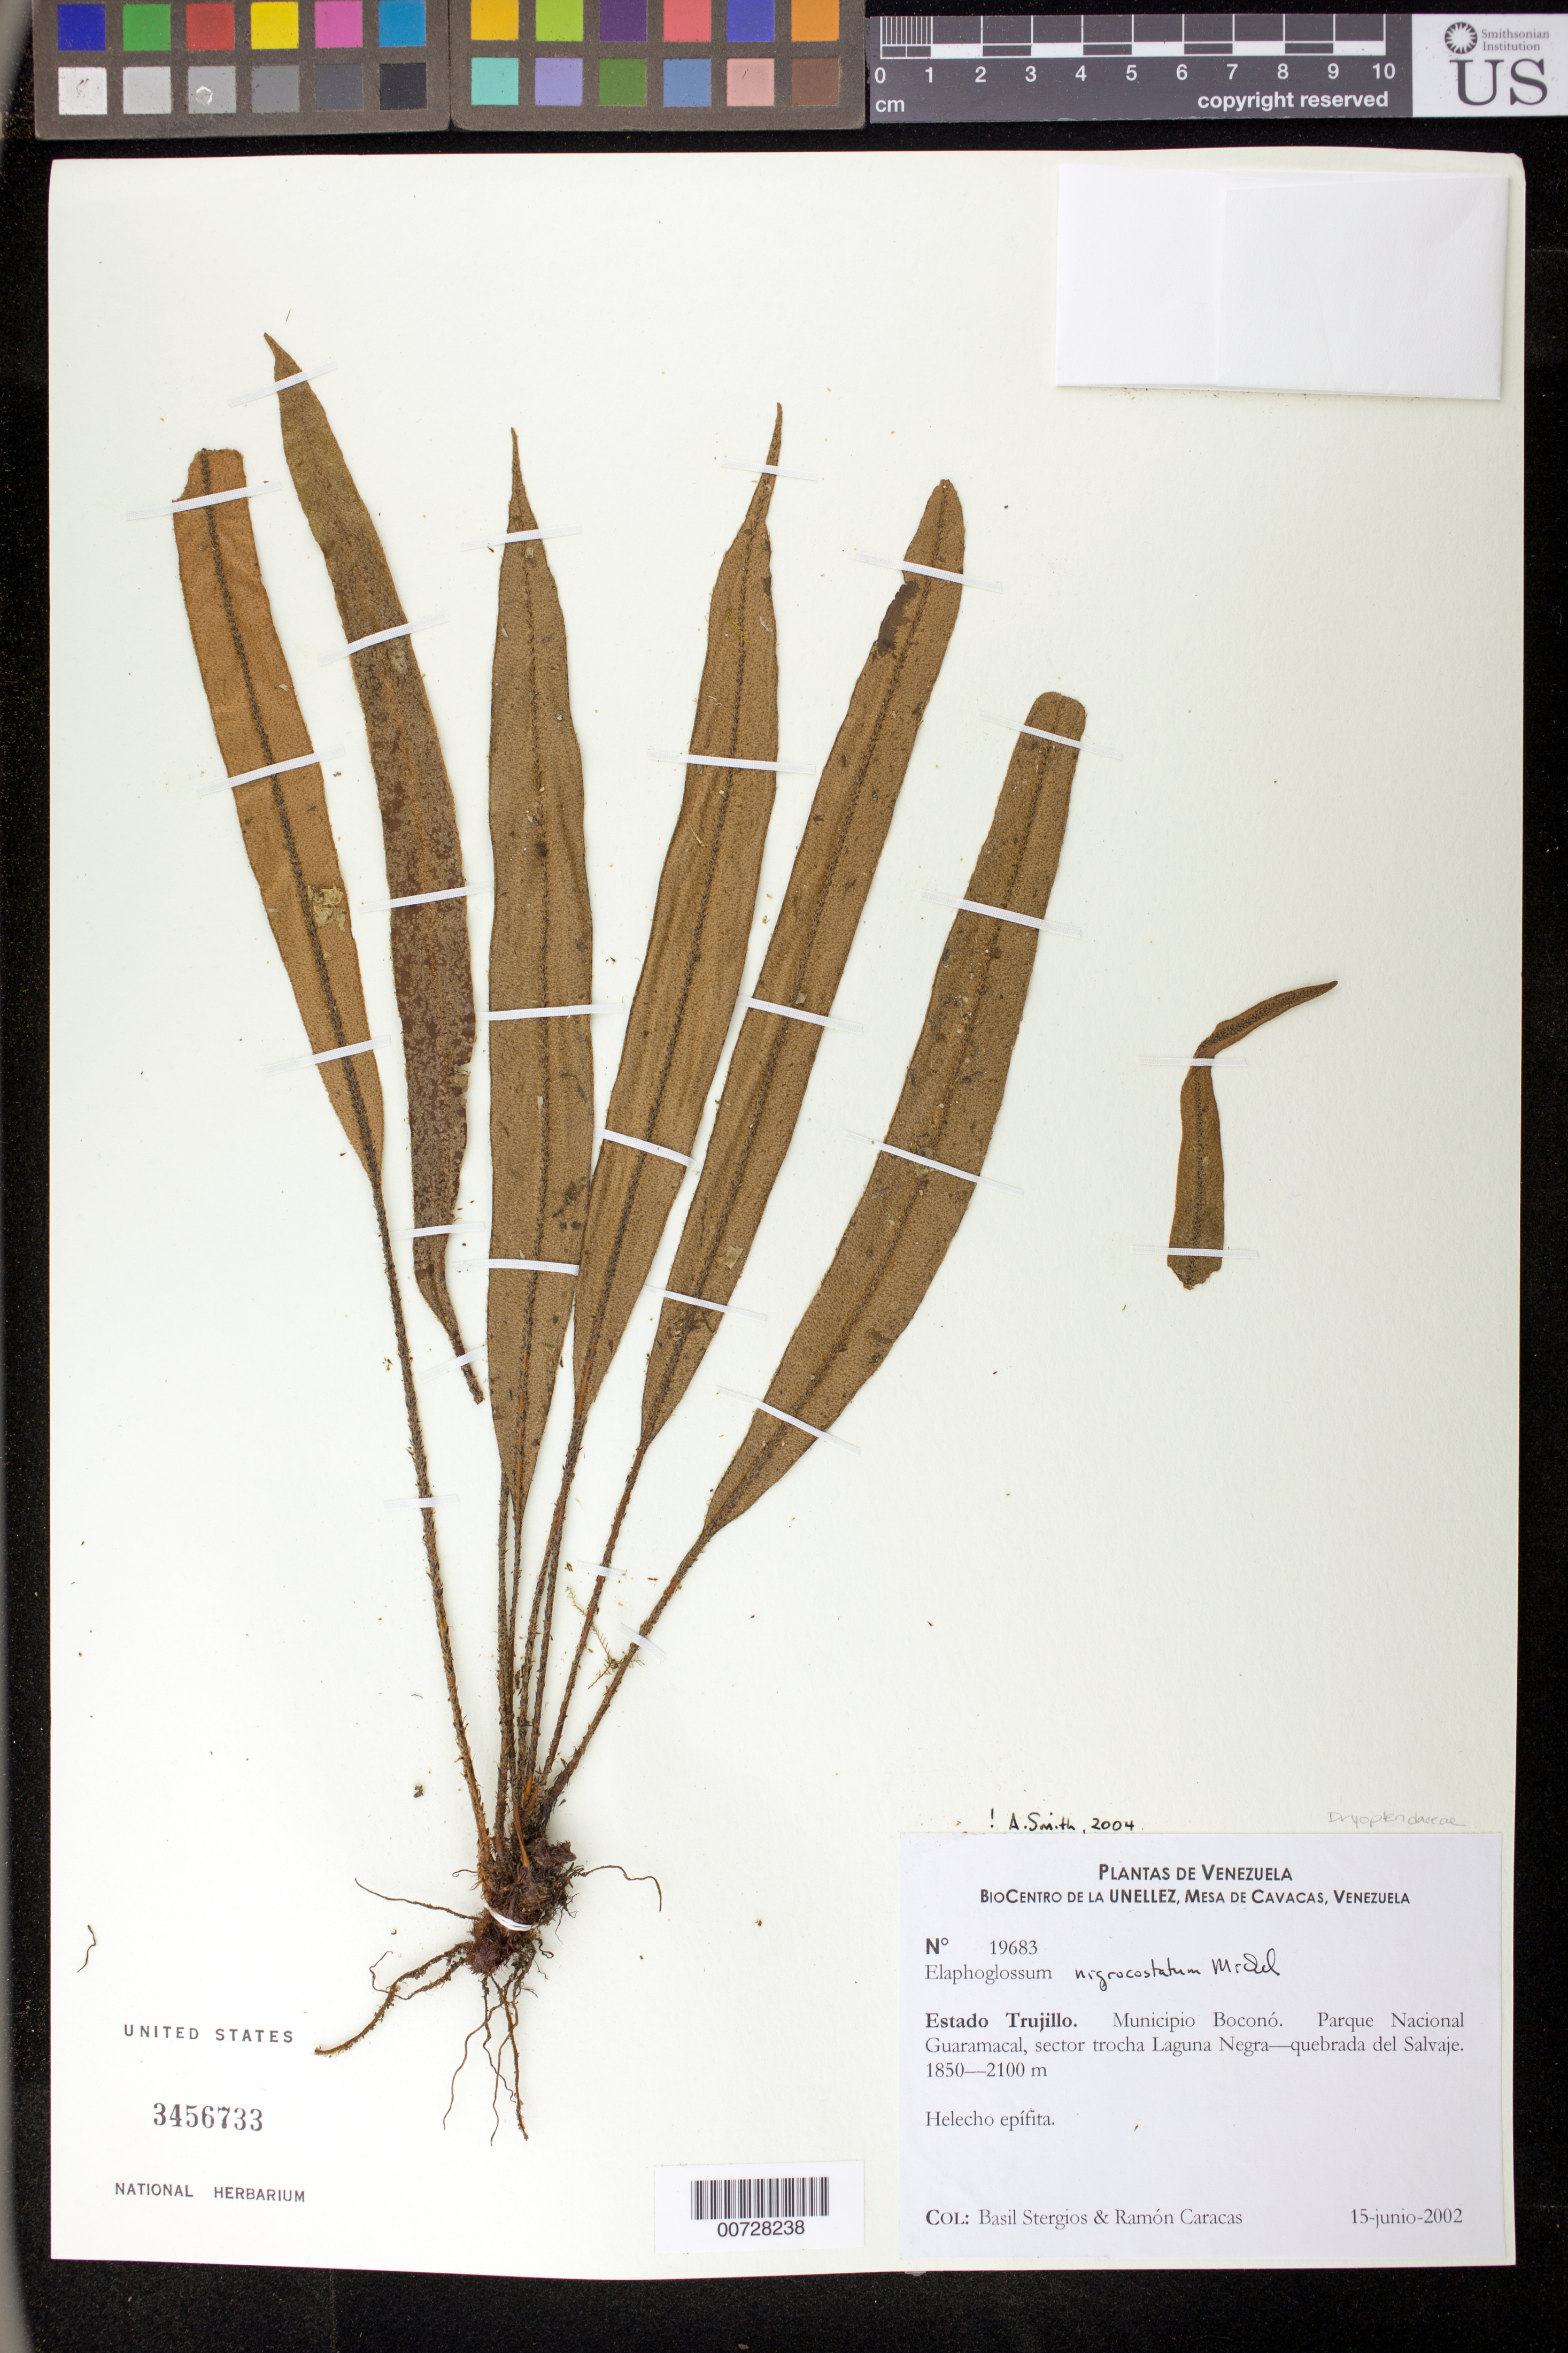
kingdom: Plantae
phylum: Tracheophyta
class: Polypodiopsida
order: Polypodiales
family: Dryopteridaceae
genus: Elaphoglossum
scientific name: Elaphoglossum nigrocostatum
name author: Mickel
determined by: Dorr, L. J., (BOT), Smithsonian Institution - National Museum of Natural History (UNITED STATES)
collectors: B. G. Stergios & R. Caracas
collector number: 19683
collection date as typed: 15 Jun 2002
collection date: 2002-06-15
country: Venezuela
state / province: Trujillo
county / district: Boconó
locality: Parque Nacional Guaramacal, sector trocha Laguna Negra - quebrada del Salvaje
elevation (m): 1850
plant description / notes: PORT, US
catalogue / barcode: US 3456733